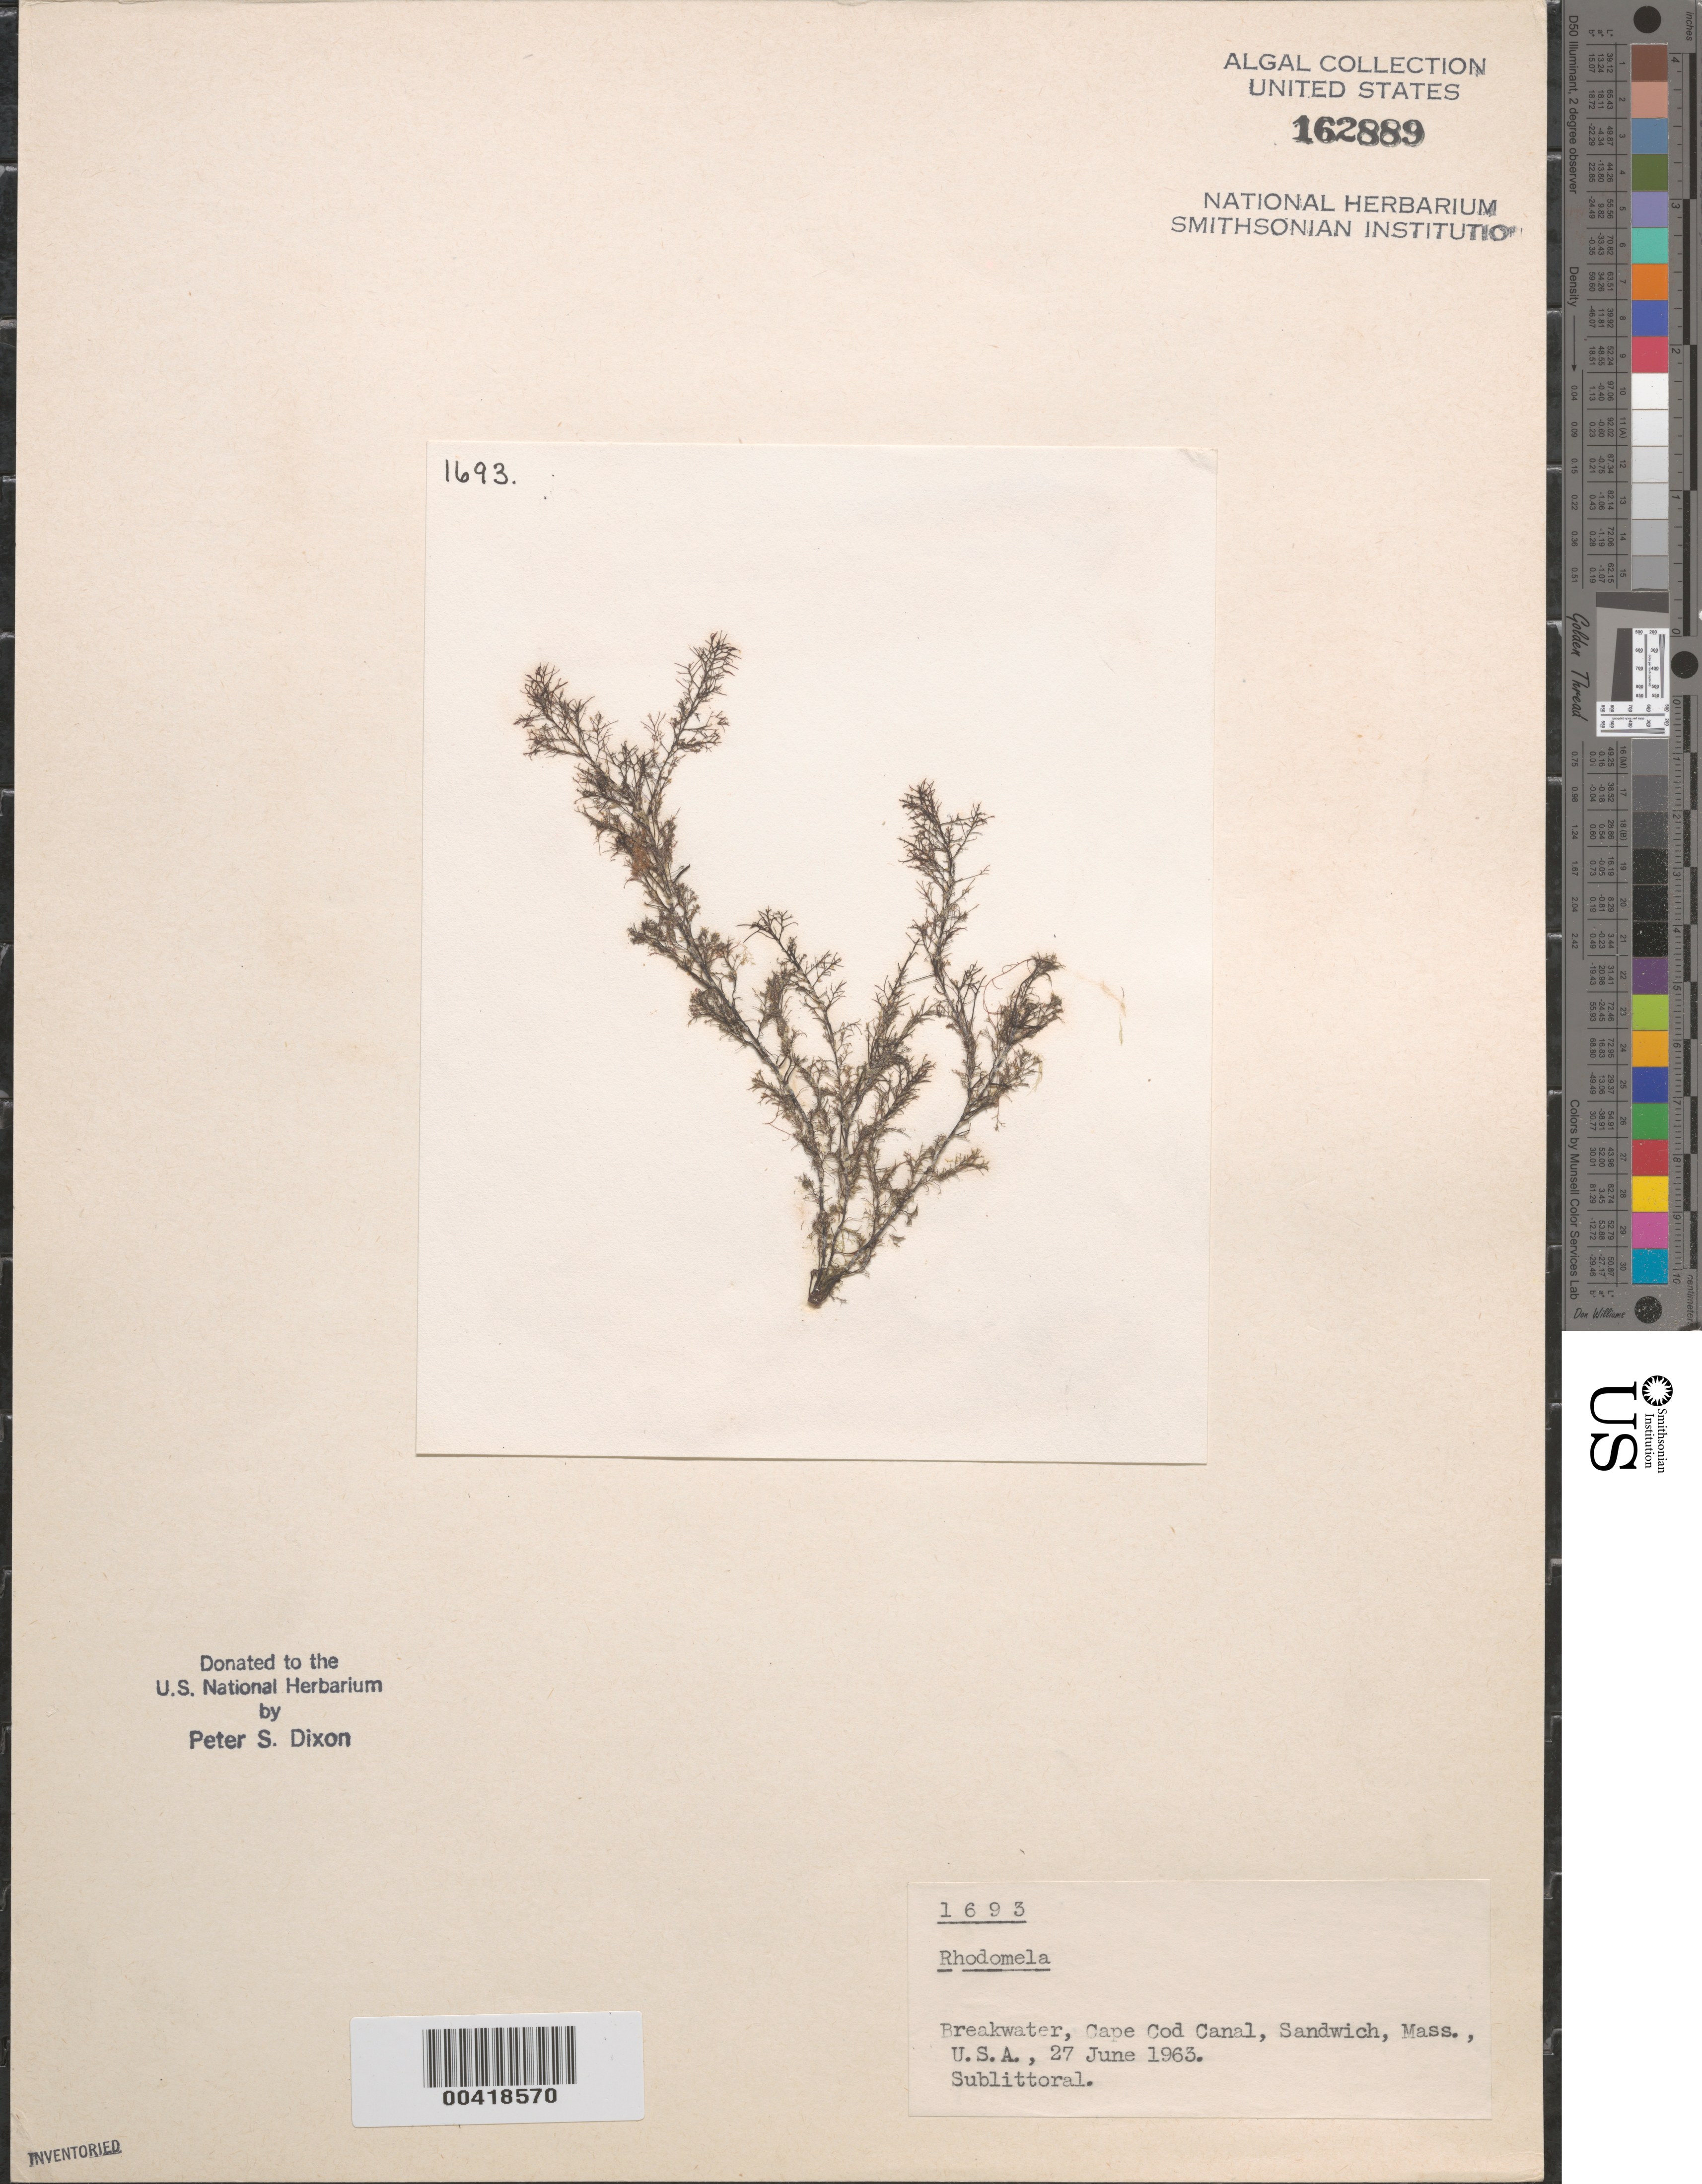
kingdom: Plantae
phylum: Rhodophyta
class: Florideophyceae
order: Ceramiales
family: Rhodomelaceae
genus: Rhodomela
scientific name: Rhodomela sp.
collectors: P. S. Dixon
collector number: PSD 1693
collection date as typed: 27 Jun 1963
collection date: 1963-06-27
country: United States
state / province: Massachusetts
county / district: Barnstable County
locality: Cape Cod Canal, Sandwich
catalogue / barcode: US 162889